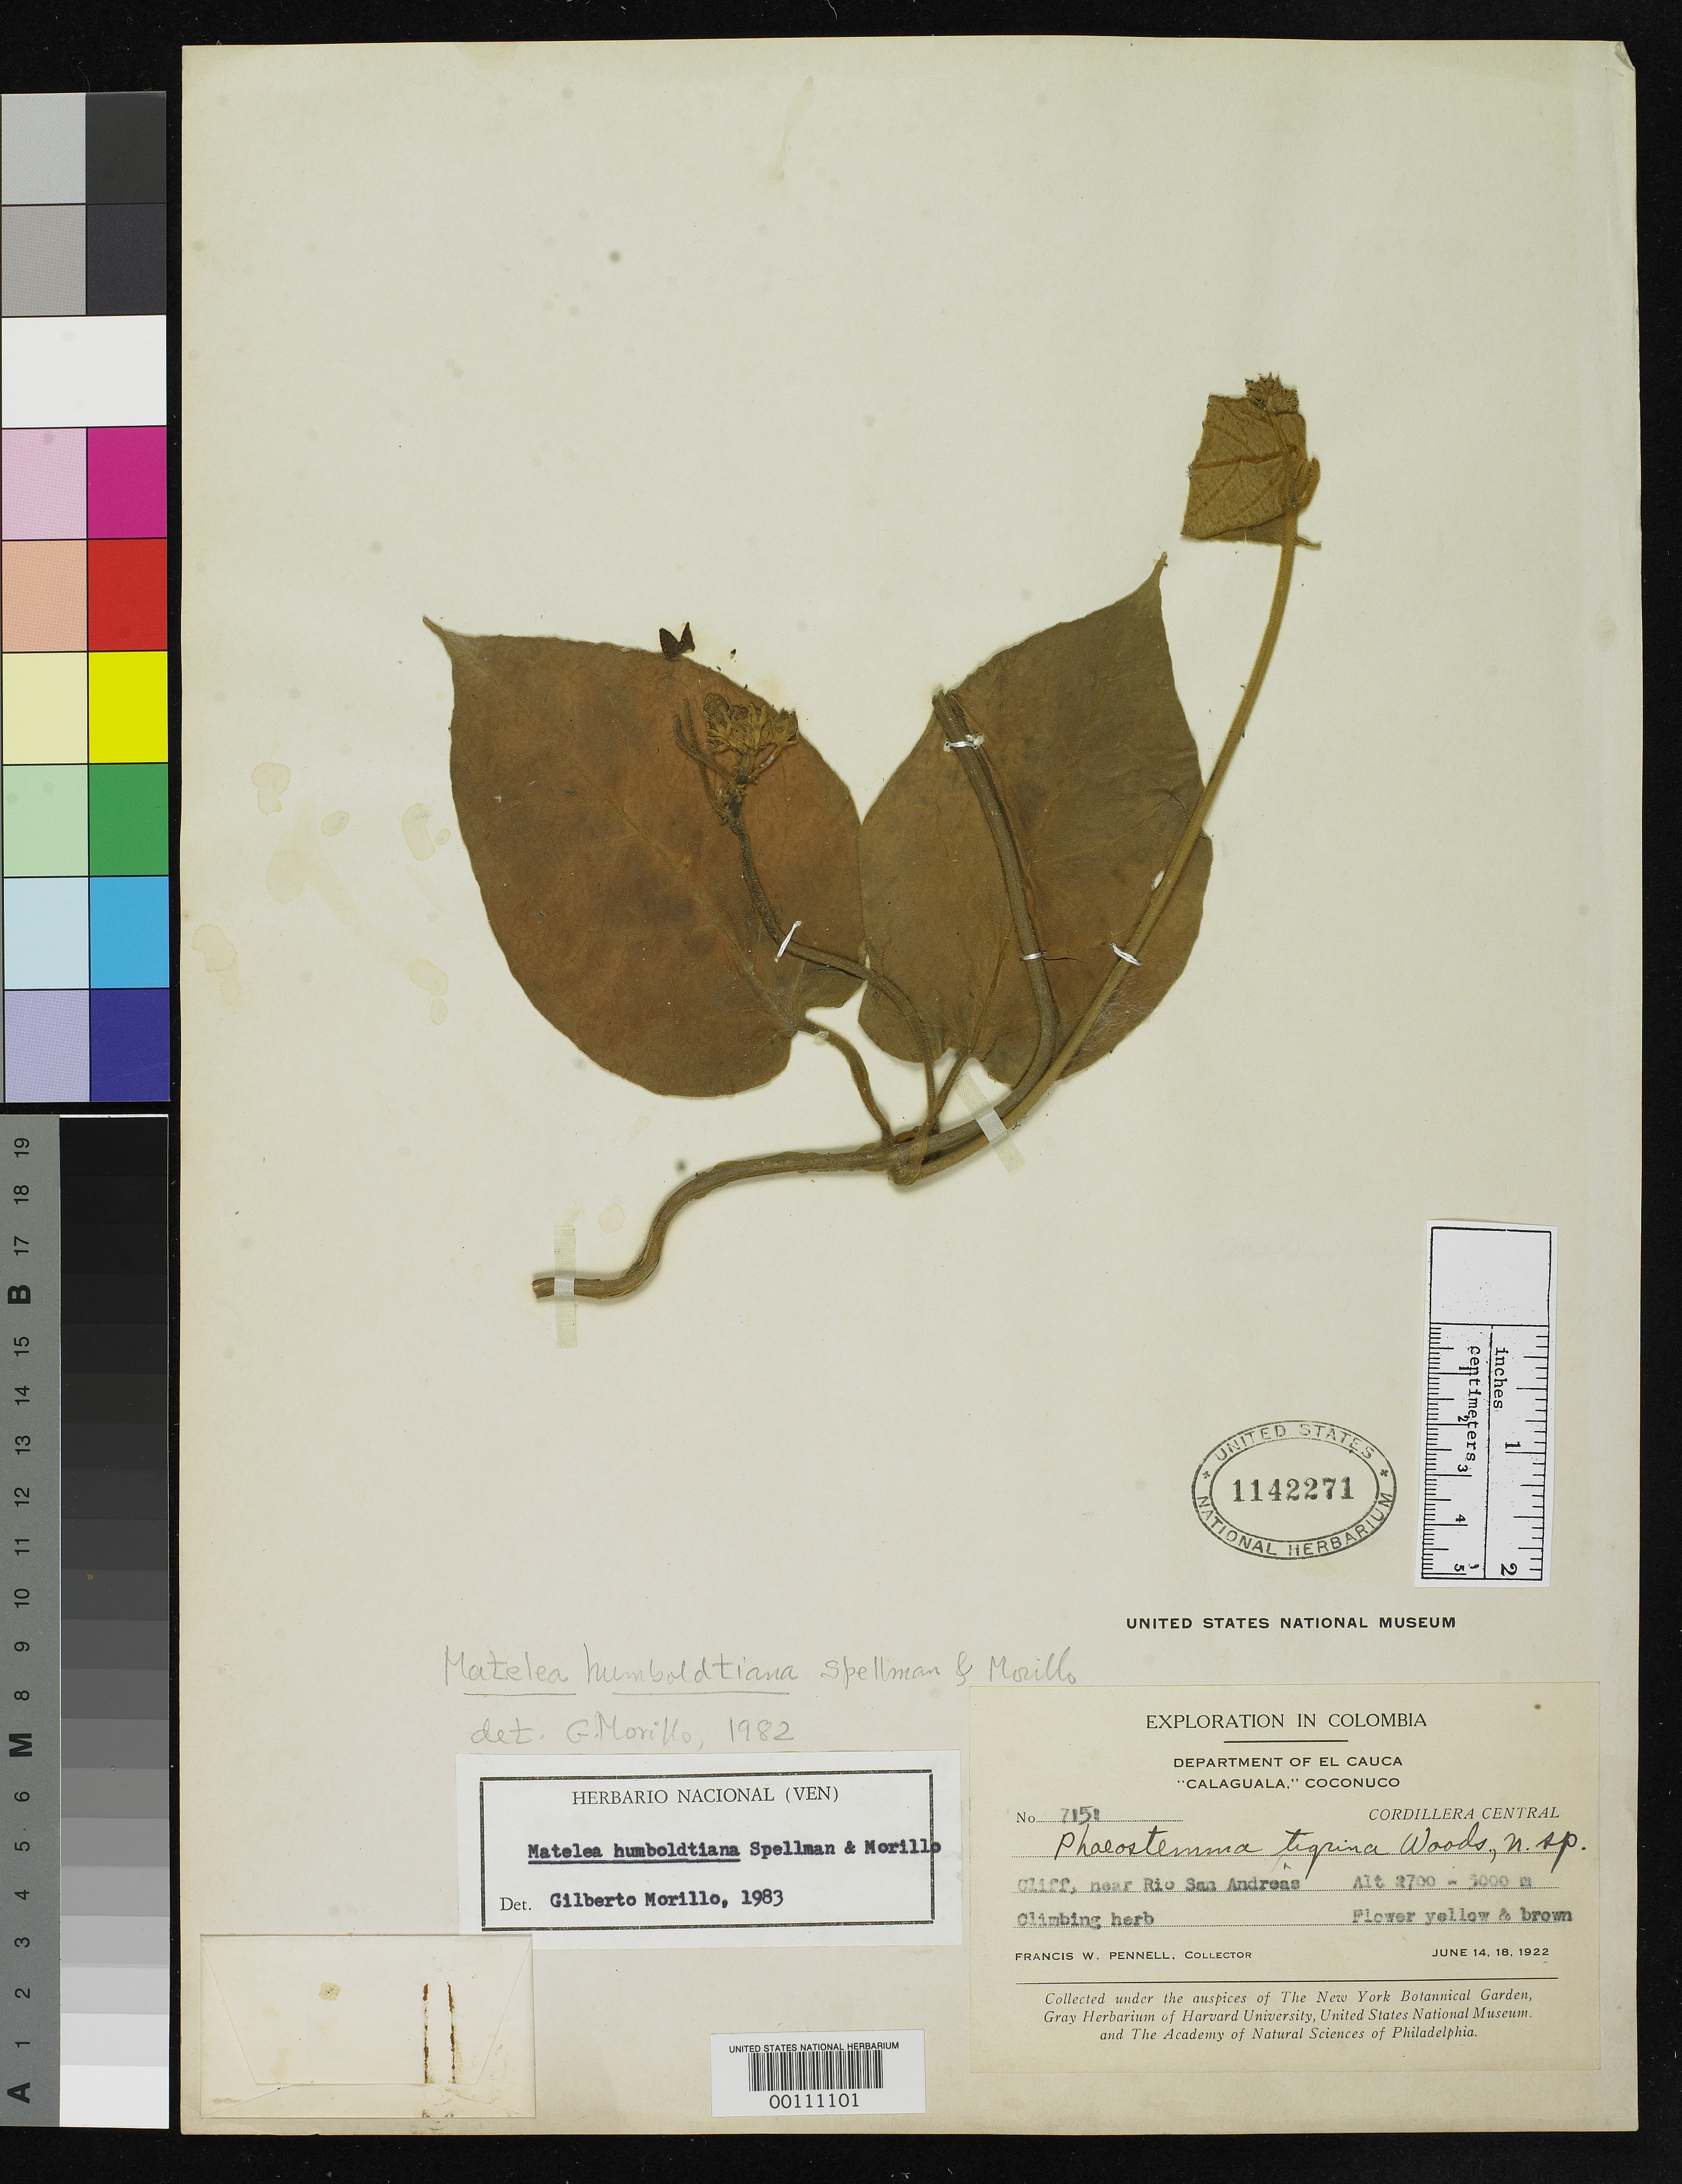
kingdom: Plantae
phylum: Tracheophyta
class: Magnoliopsida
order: Gentianales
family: Apocynaceae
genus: Phaeostemma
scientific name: Phaeostemma tigrinum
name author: Woodson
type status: Holotype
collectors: F. W. Pennell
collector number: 7151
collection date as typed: June 14, 18, 1922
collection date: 1922-06-14,1922-06-18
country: Colombia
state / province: Cauca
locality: Department of El Cauca, "Calaguala", Coconuco, near Rio San Andreas.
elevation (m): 2700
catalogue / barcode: US 1142271